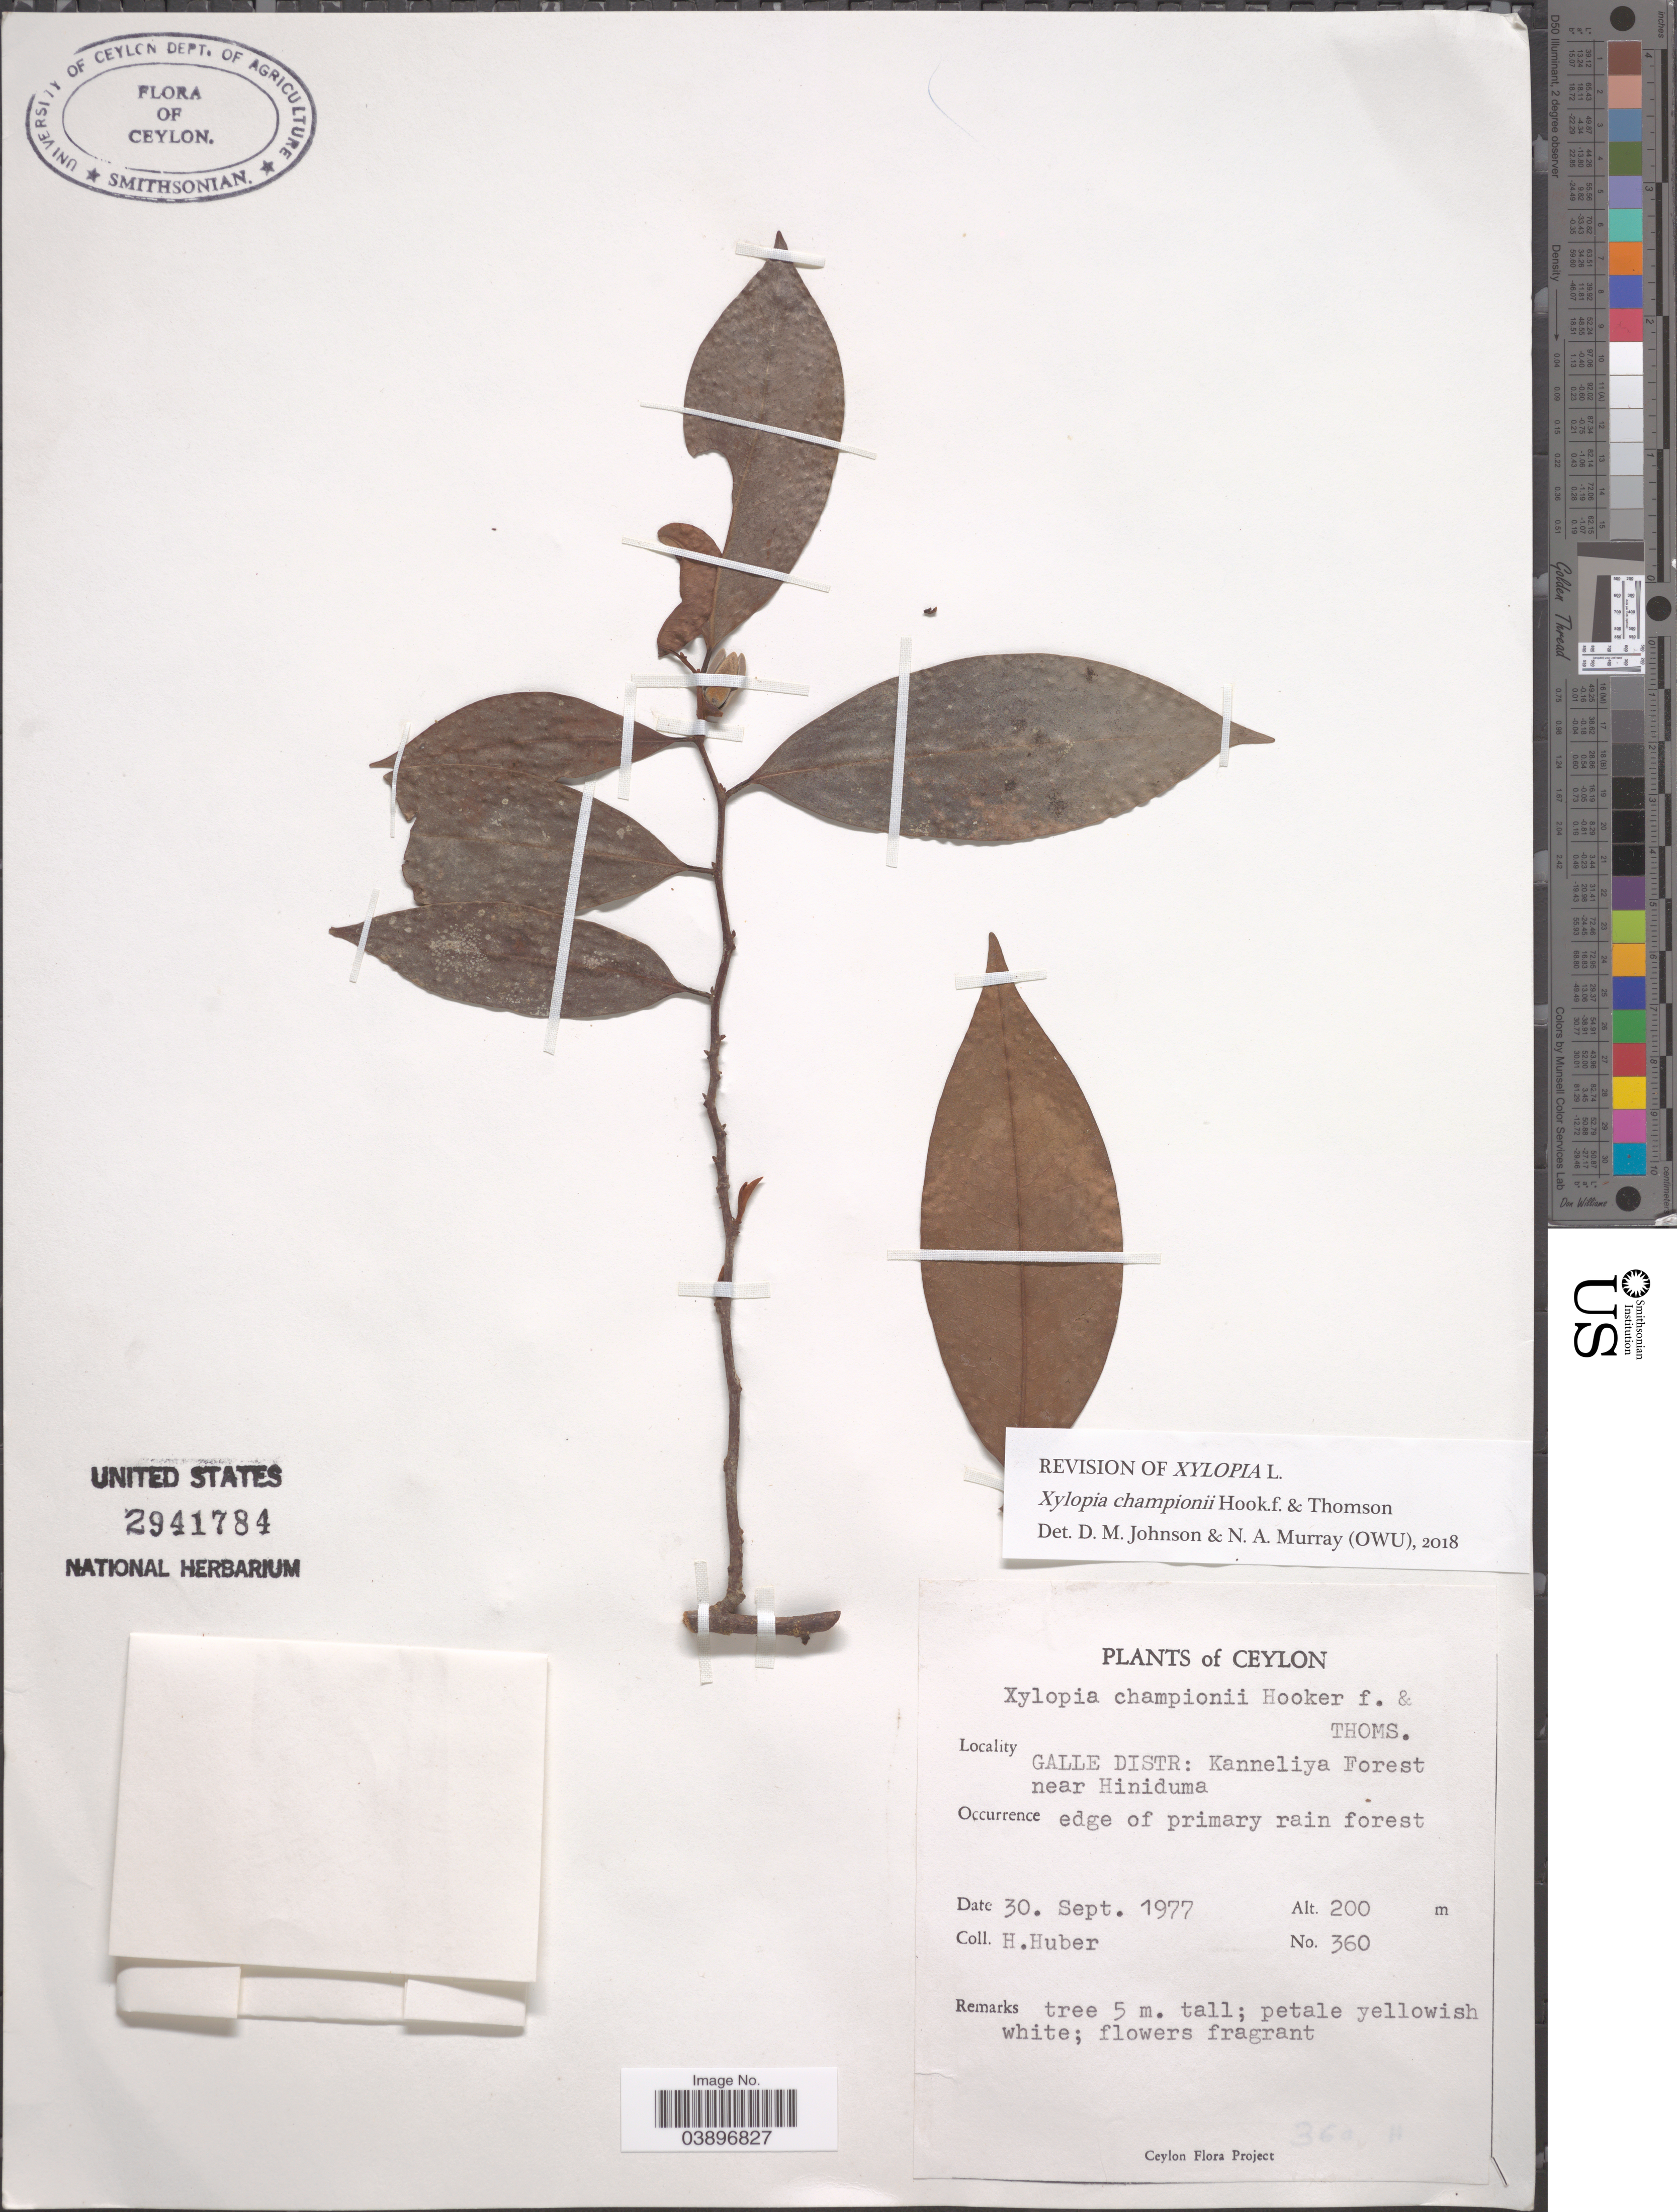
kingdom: Plantae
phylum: Tracheophyta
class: Magnoliopsida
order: Magnoliales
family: Annonaceae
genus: Xylopia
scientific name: Xylopia championii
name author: Hook. f. & Thomson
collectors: H. Huber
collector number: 360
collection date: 1977-09-30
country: Sri Lanka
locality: Ceylon. Galle Distr: Kanneliya Forest near Hiniduma.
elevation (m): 200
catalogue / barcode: US 2941784